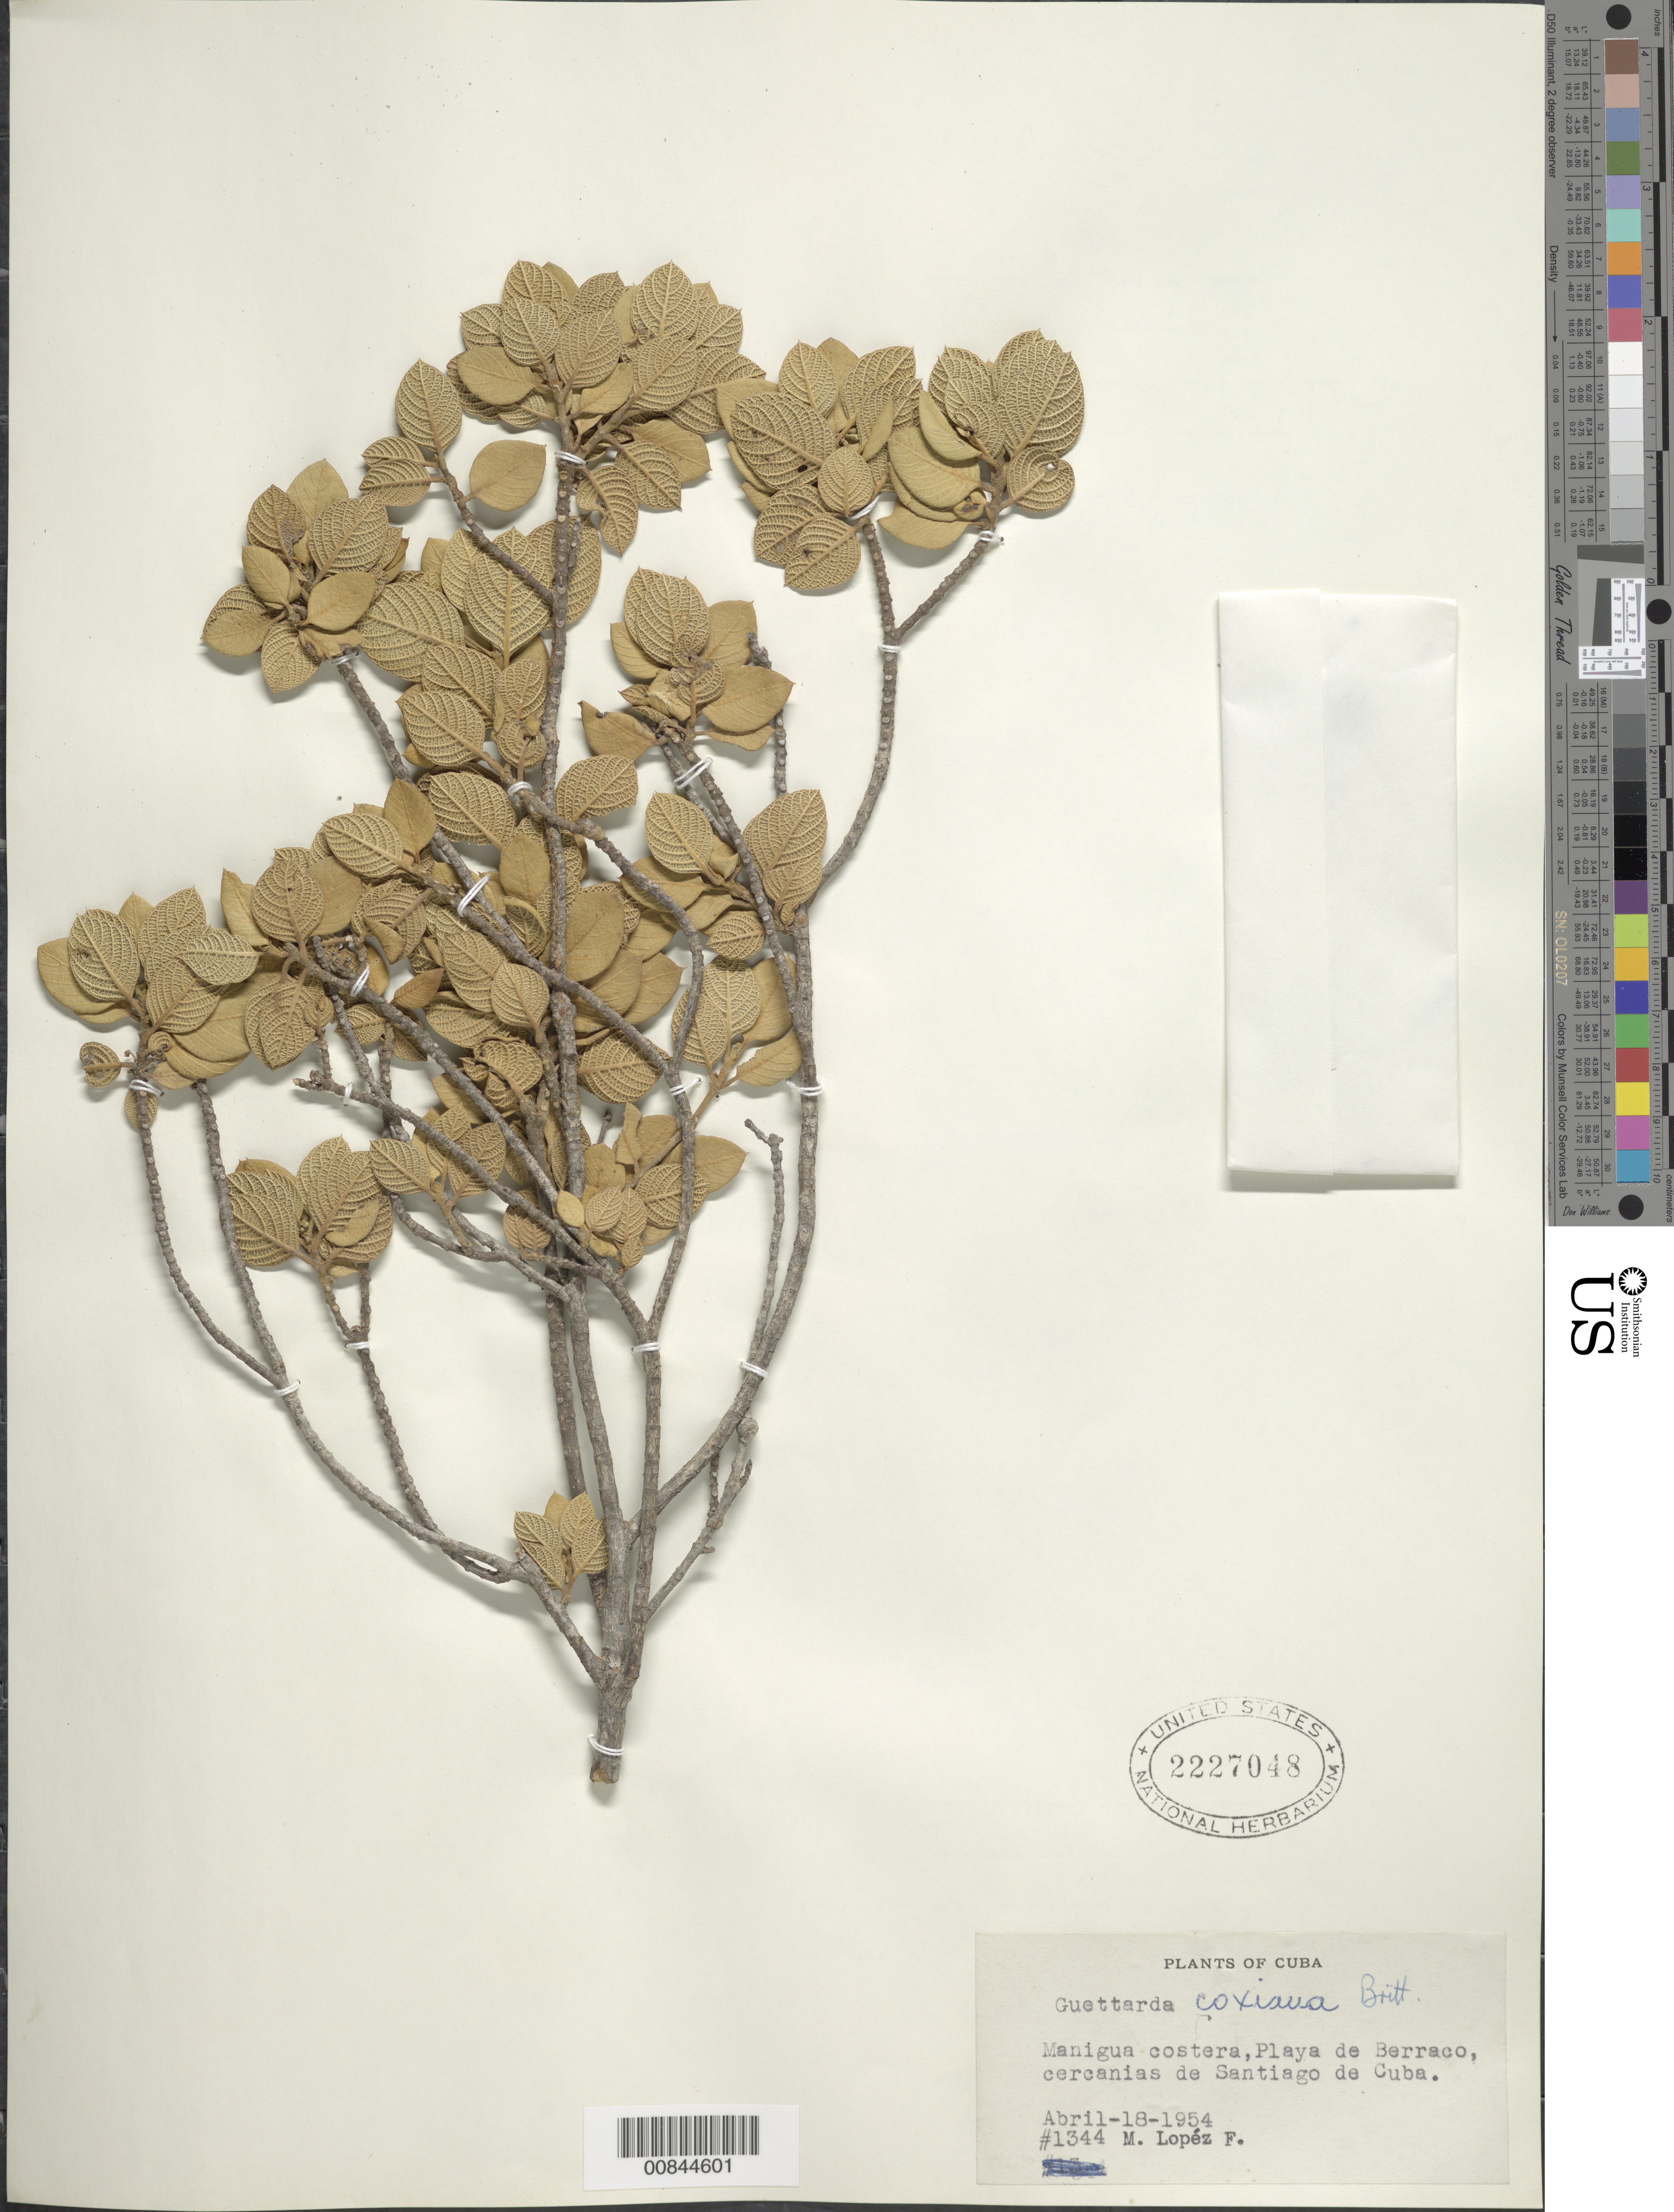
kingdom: Plantae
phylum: Tracheophyta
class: Magnoliopsida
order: Gentianales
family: Rubiaceae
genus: Guettarda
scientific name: Guettarda coxiana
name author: Britton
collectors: M. López Figueiras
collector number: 1344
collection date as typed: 18 Apr 1954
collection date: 1954-04-18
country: Cuba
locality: Manigua costera, Playa de Berraco, Santiago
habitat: Cercanias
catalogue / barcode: US 2227048